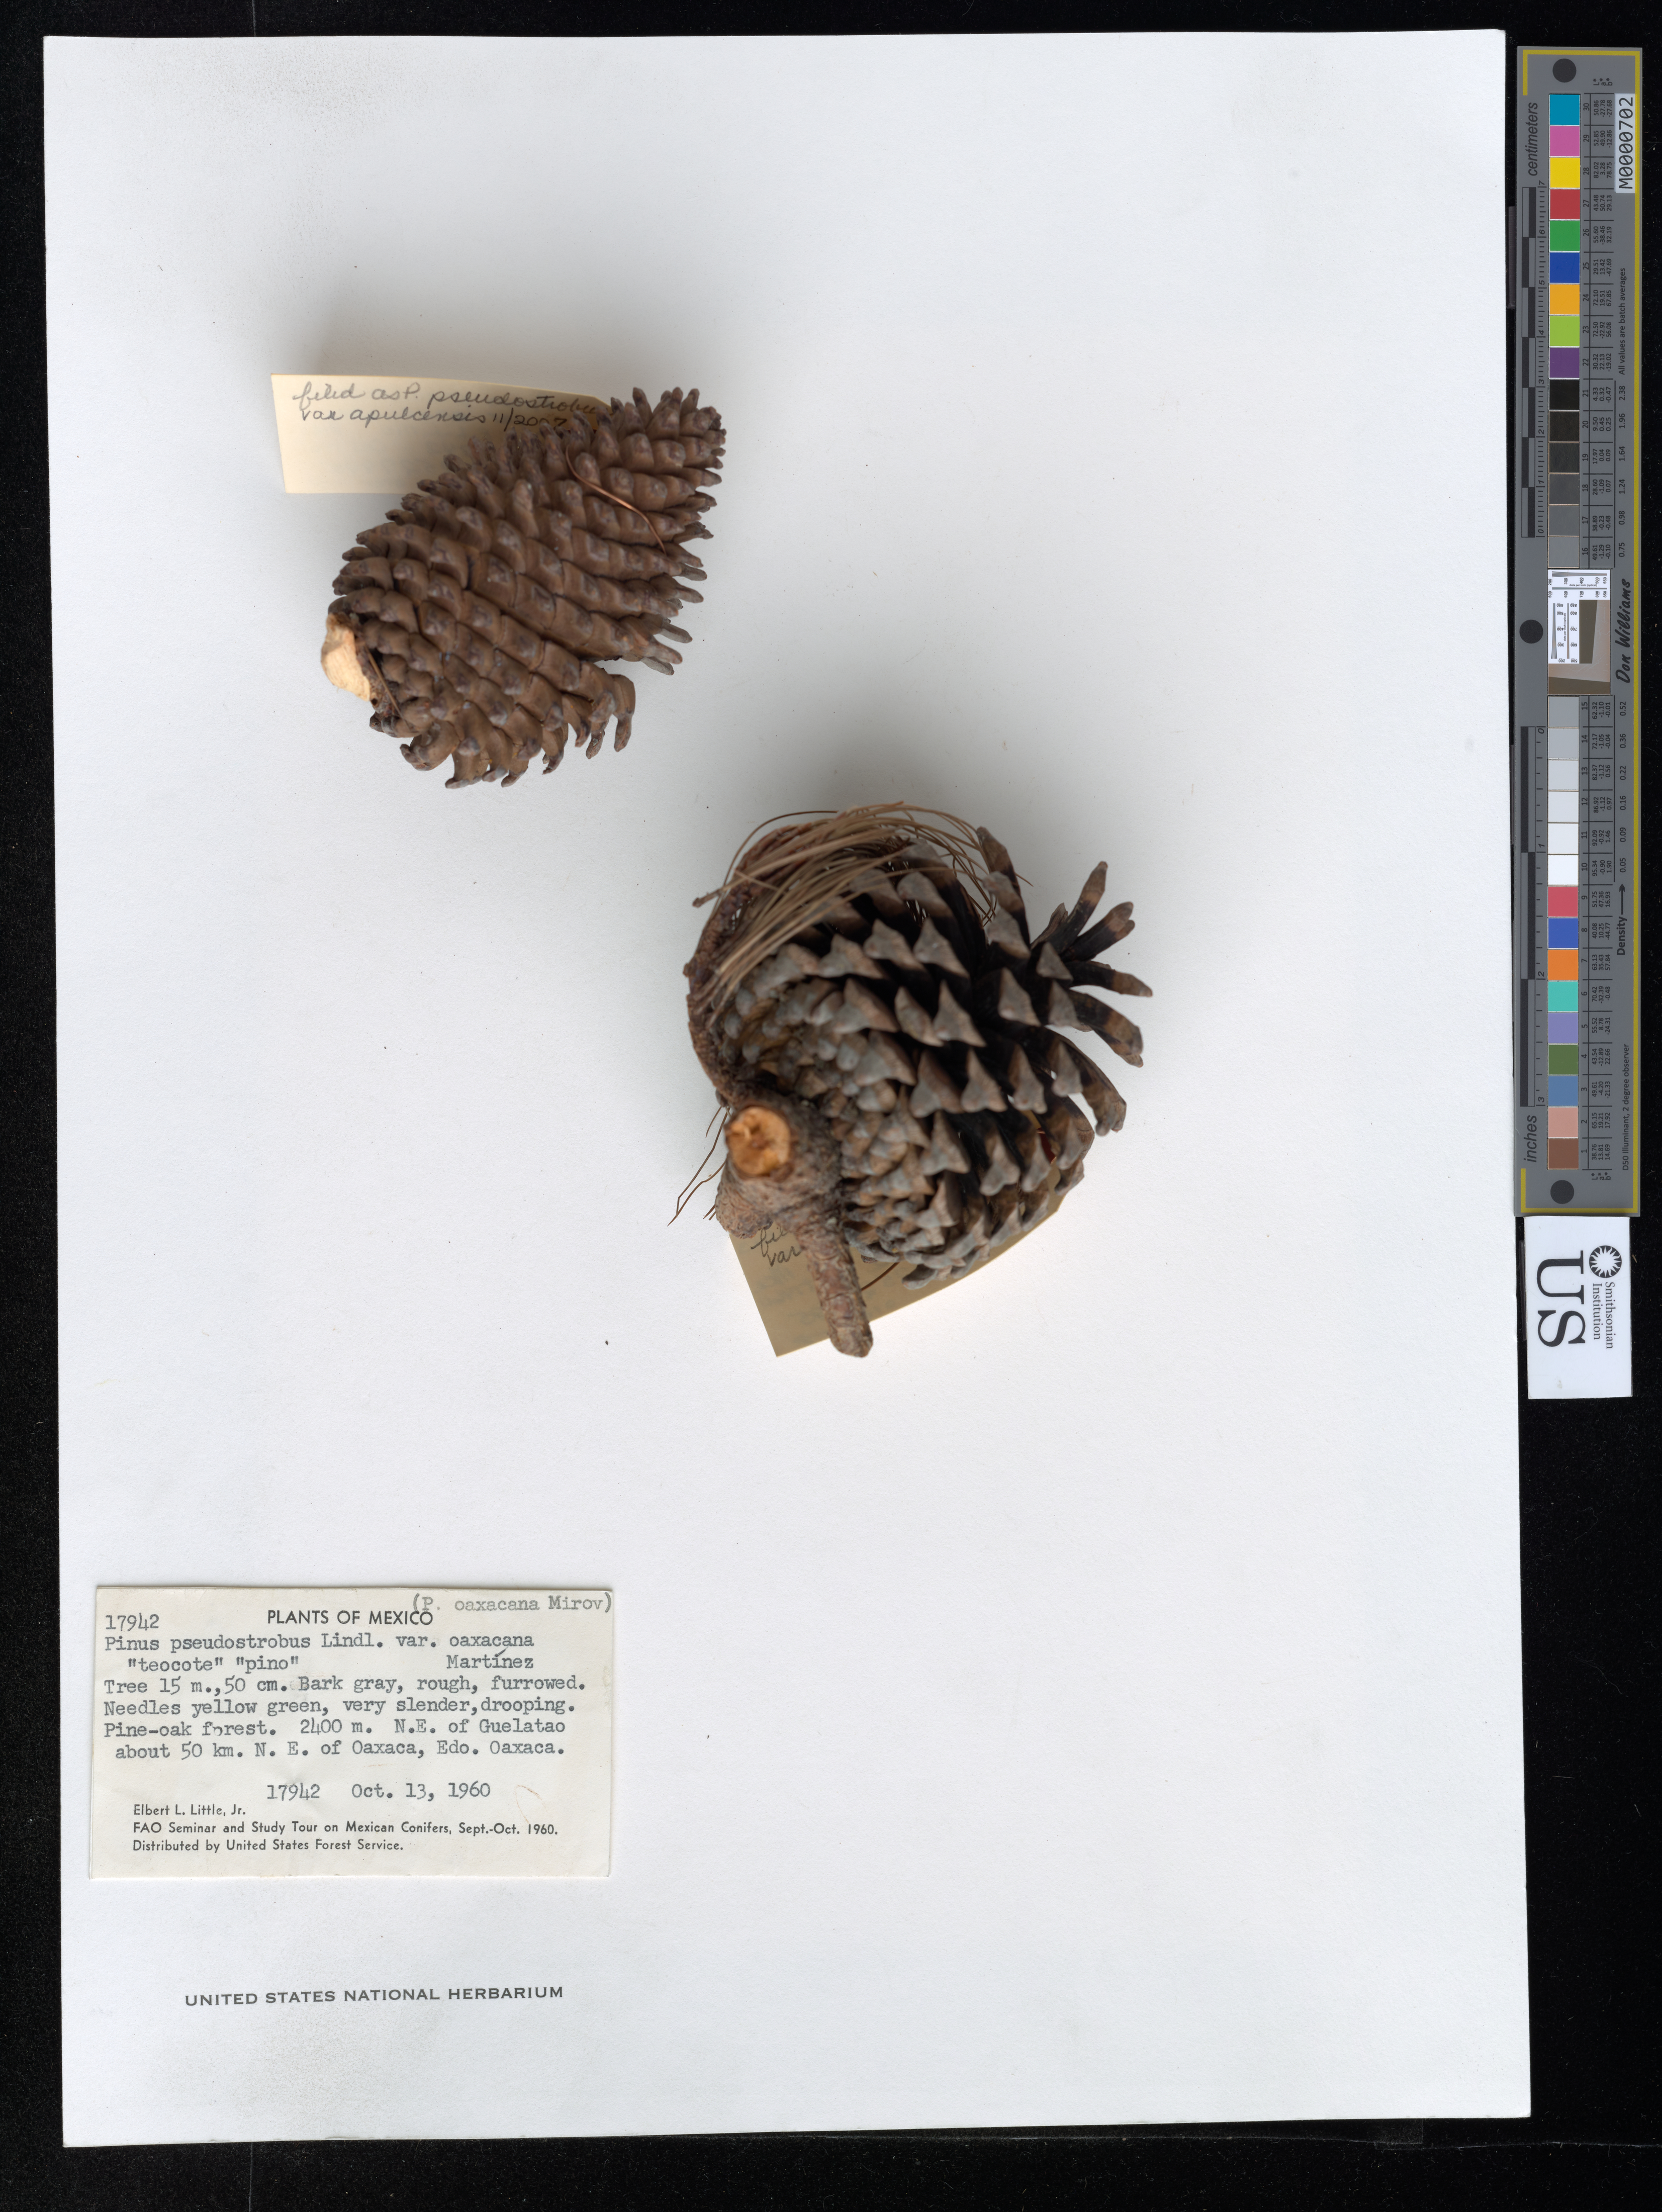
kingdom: Plantae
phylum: Tracheophyta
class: Pinopsida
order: Pinales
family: Pinaceae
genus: Pinus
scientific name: Pinus pseudostrobus var. apulcensis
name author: (Shaw) Lindl.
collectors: E. L. Little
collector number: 17942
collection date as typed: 13 Oct 1960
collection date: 1960-10-13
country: Mexico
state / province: Oaxaca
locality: NE of Guelatao about 50 km NE of Oaxaca, Edo. Oaxaca.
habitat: Pine-oak forest.